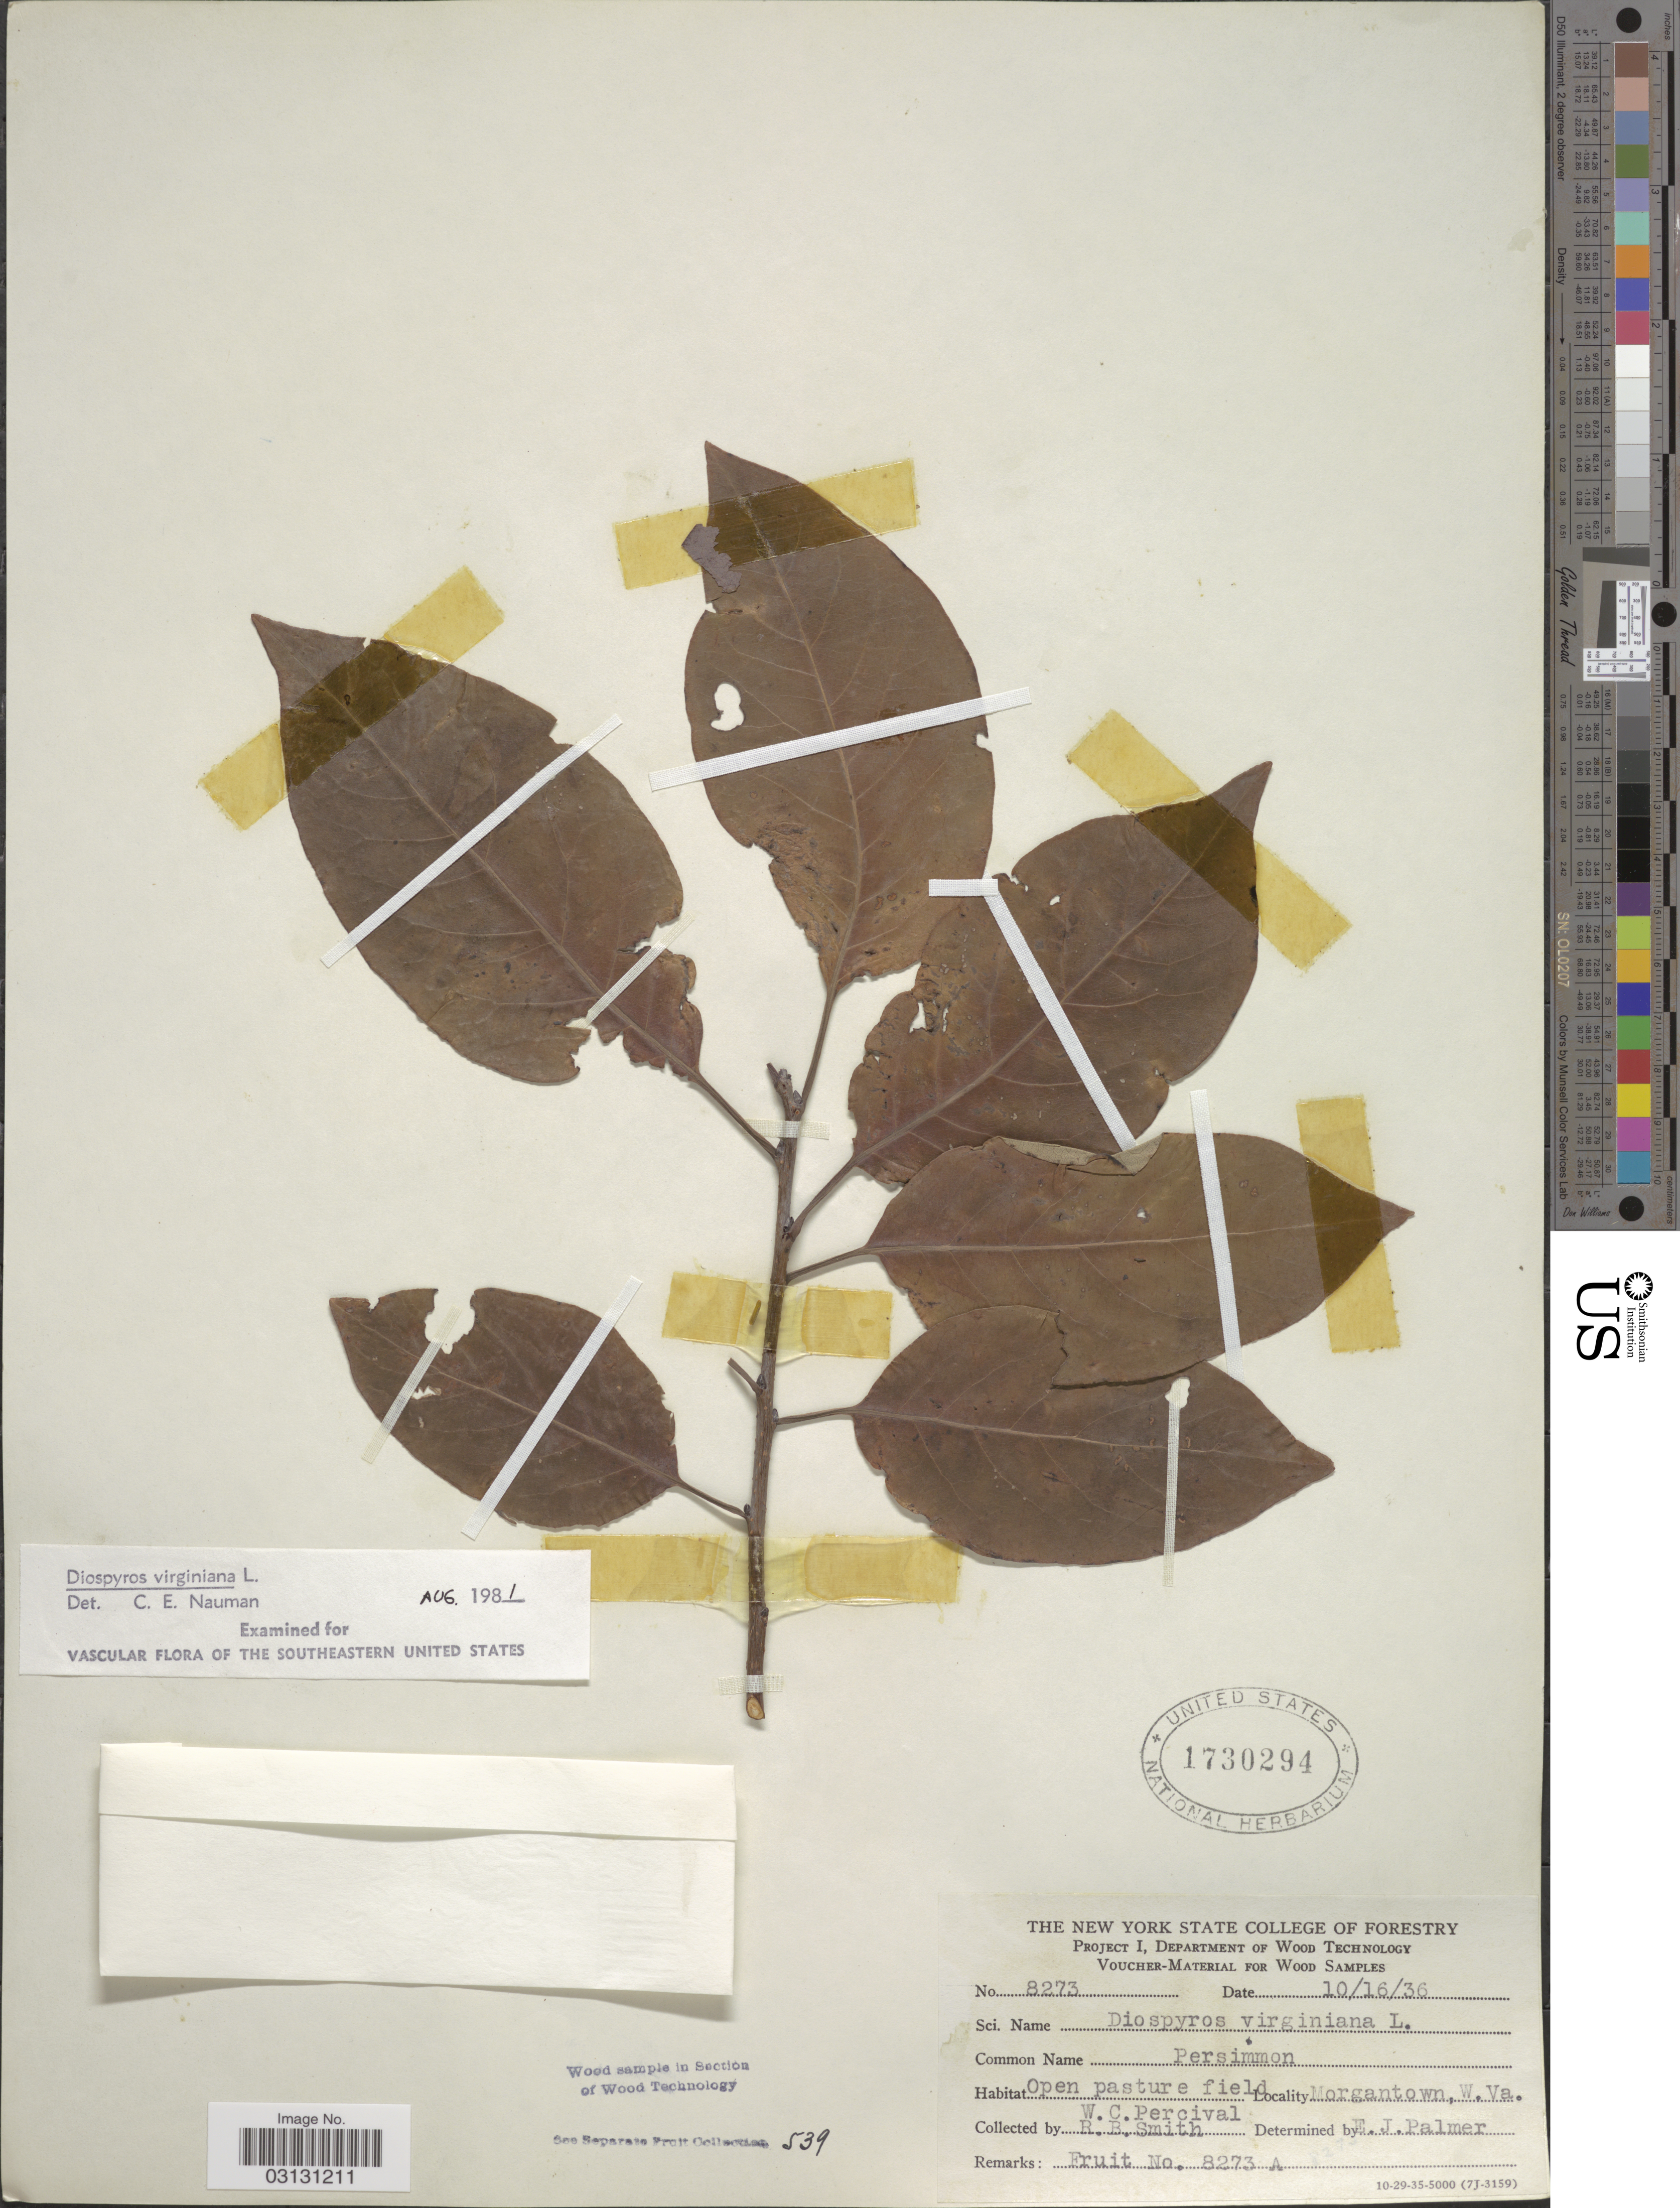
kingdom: Plantae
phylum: Tracheophyta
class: Magnoliopsida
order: Ericales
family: Ebenaceae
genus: Diospyros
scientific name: Diospyros virginiana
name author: L.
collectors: W. Percival & R. B. Smith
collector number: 8273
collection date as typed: Transcribed d/m/y: 16/10/36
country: United States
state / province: West Virginia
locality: Morgantown.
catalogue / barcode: US 1730294